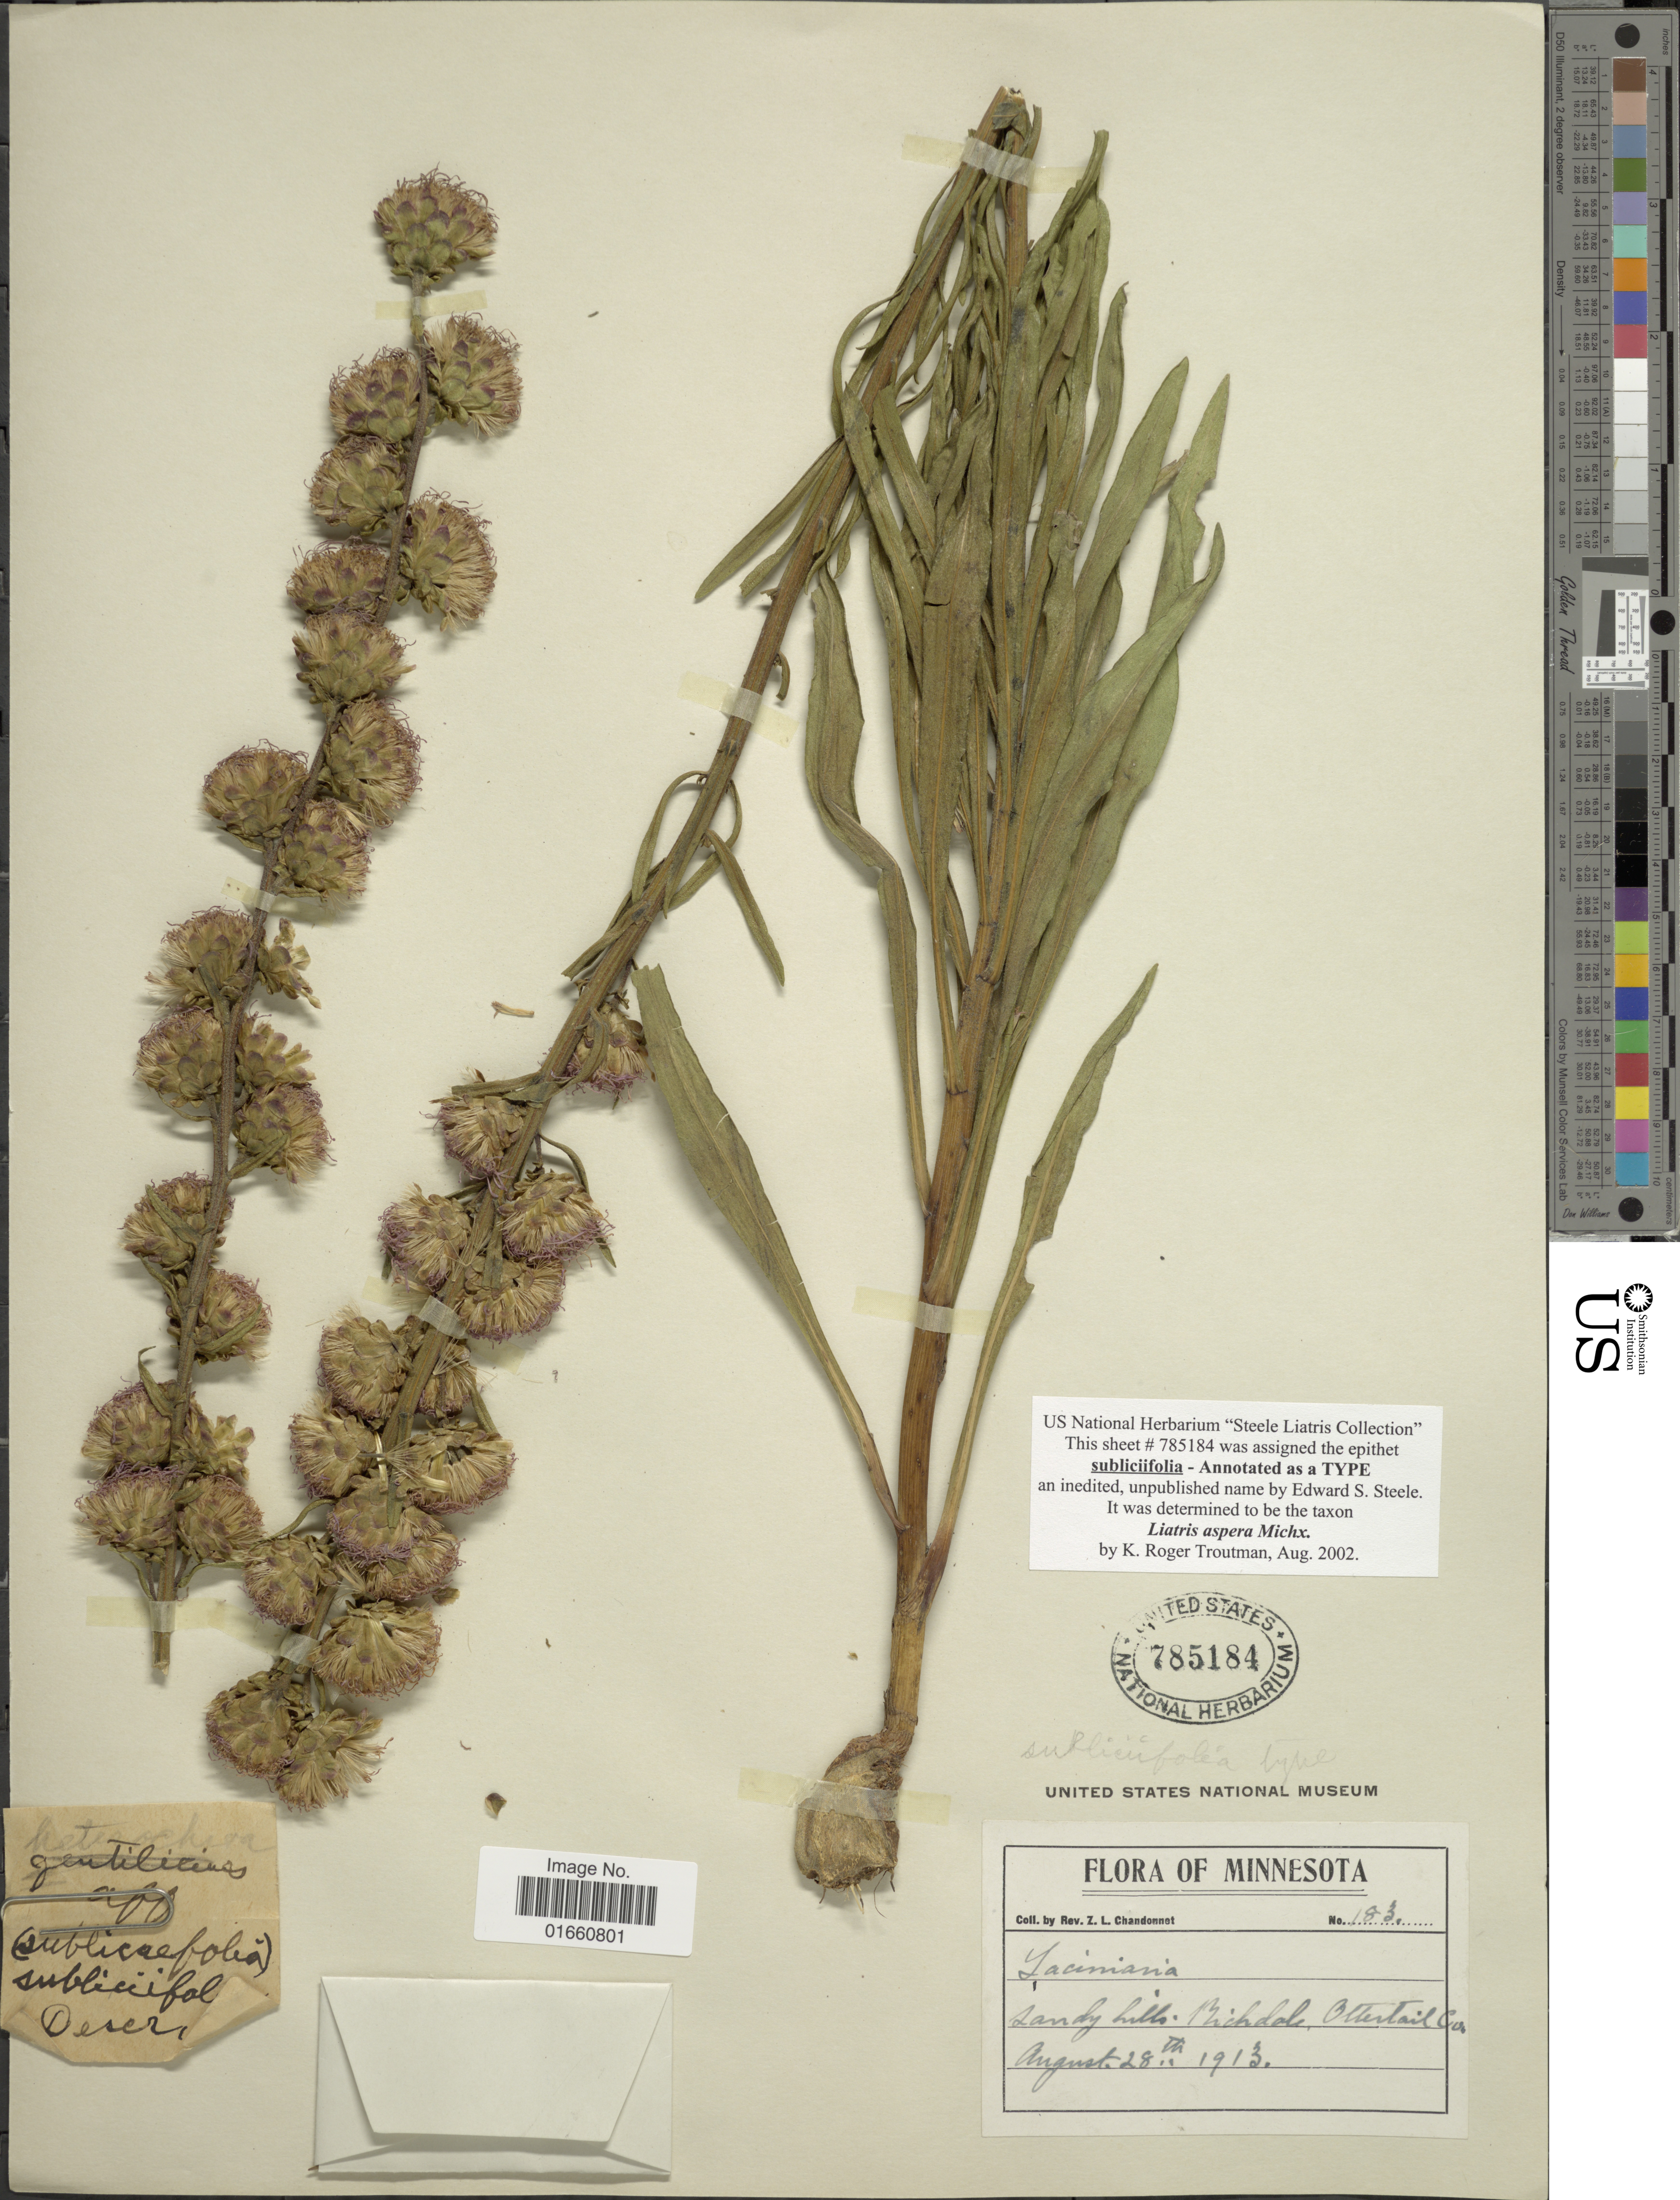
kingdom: Plantae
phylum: Tracheophyta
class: Magnoliopsida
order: Asterales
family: Asteraceae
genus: Liatris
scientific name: Liatris aspera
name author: Michx.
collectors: Z. Chandonnet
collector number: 183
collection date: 1913-08-28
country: United States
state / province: Minnesota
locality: Richdale, Otter tail Co.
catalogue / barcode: US 785184